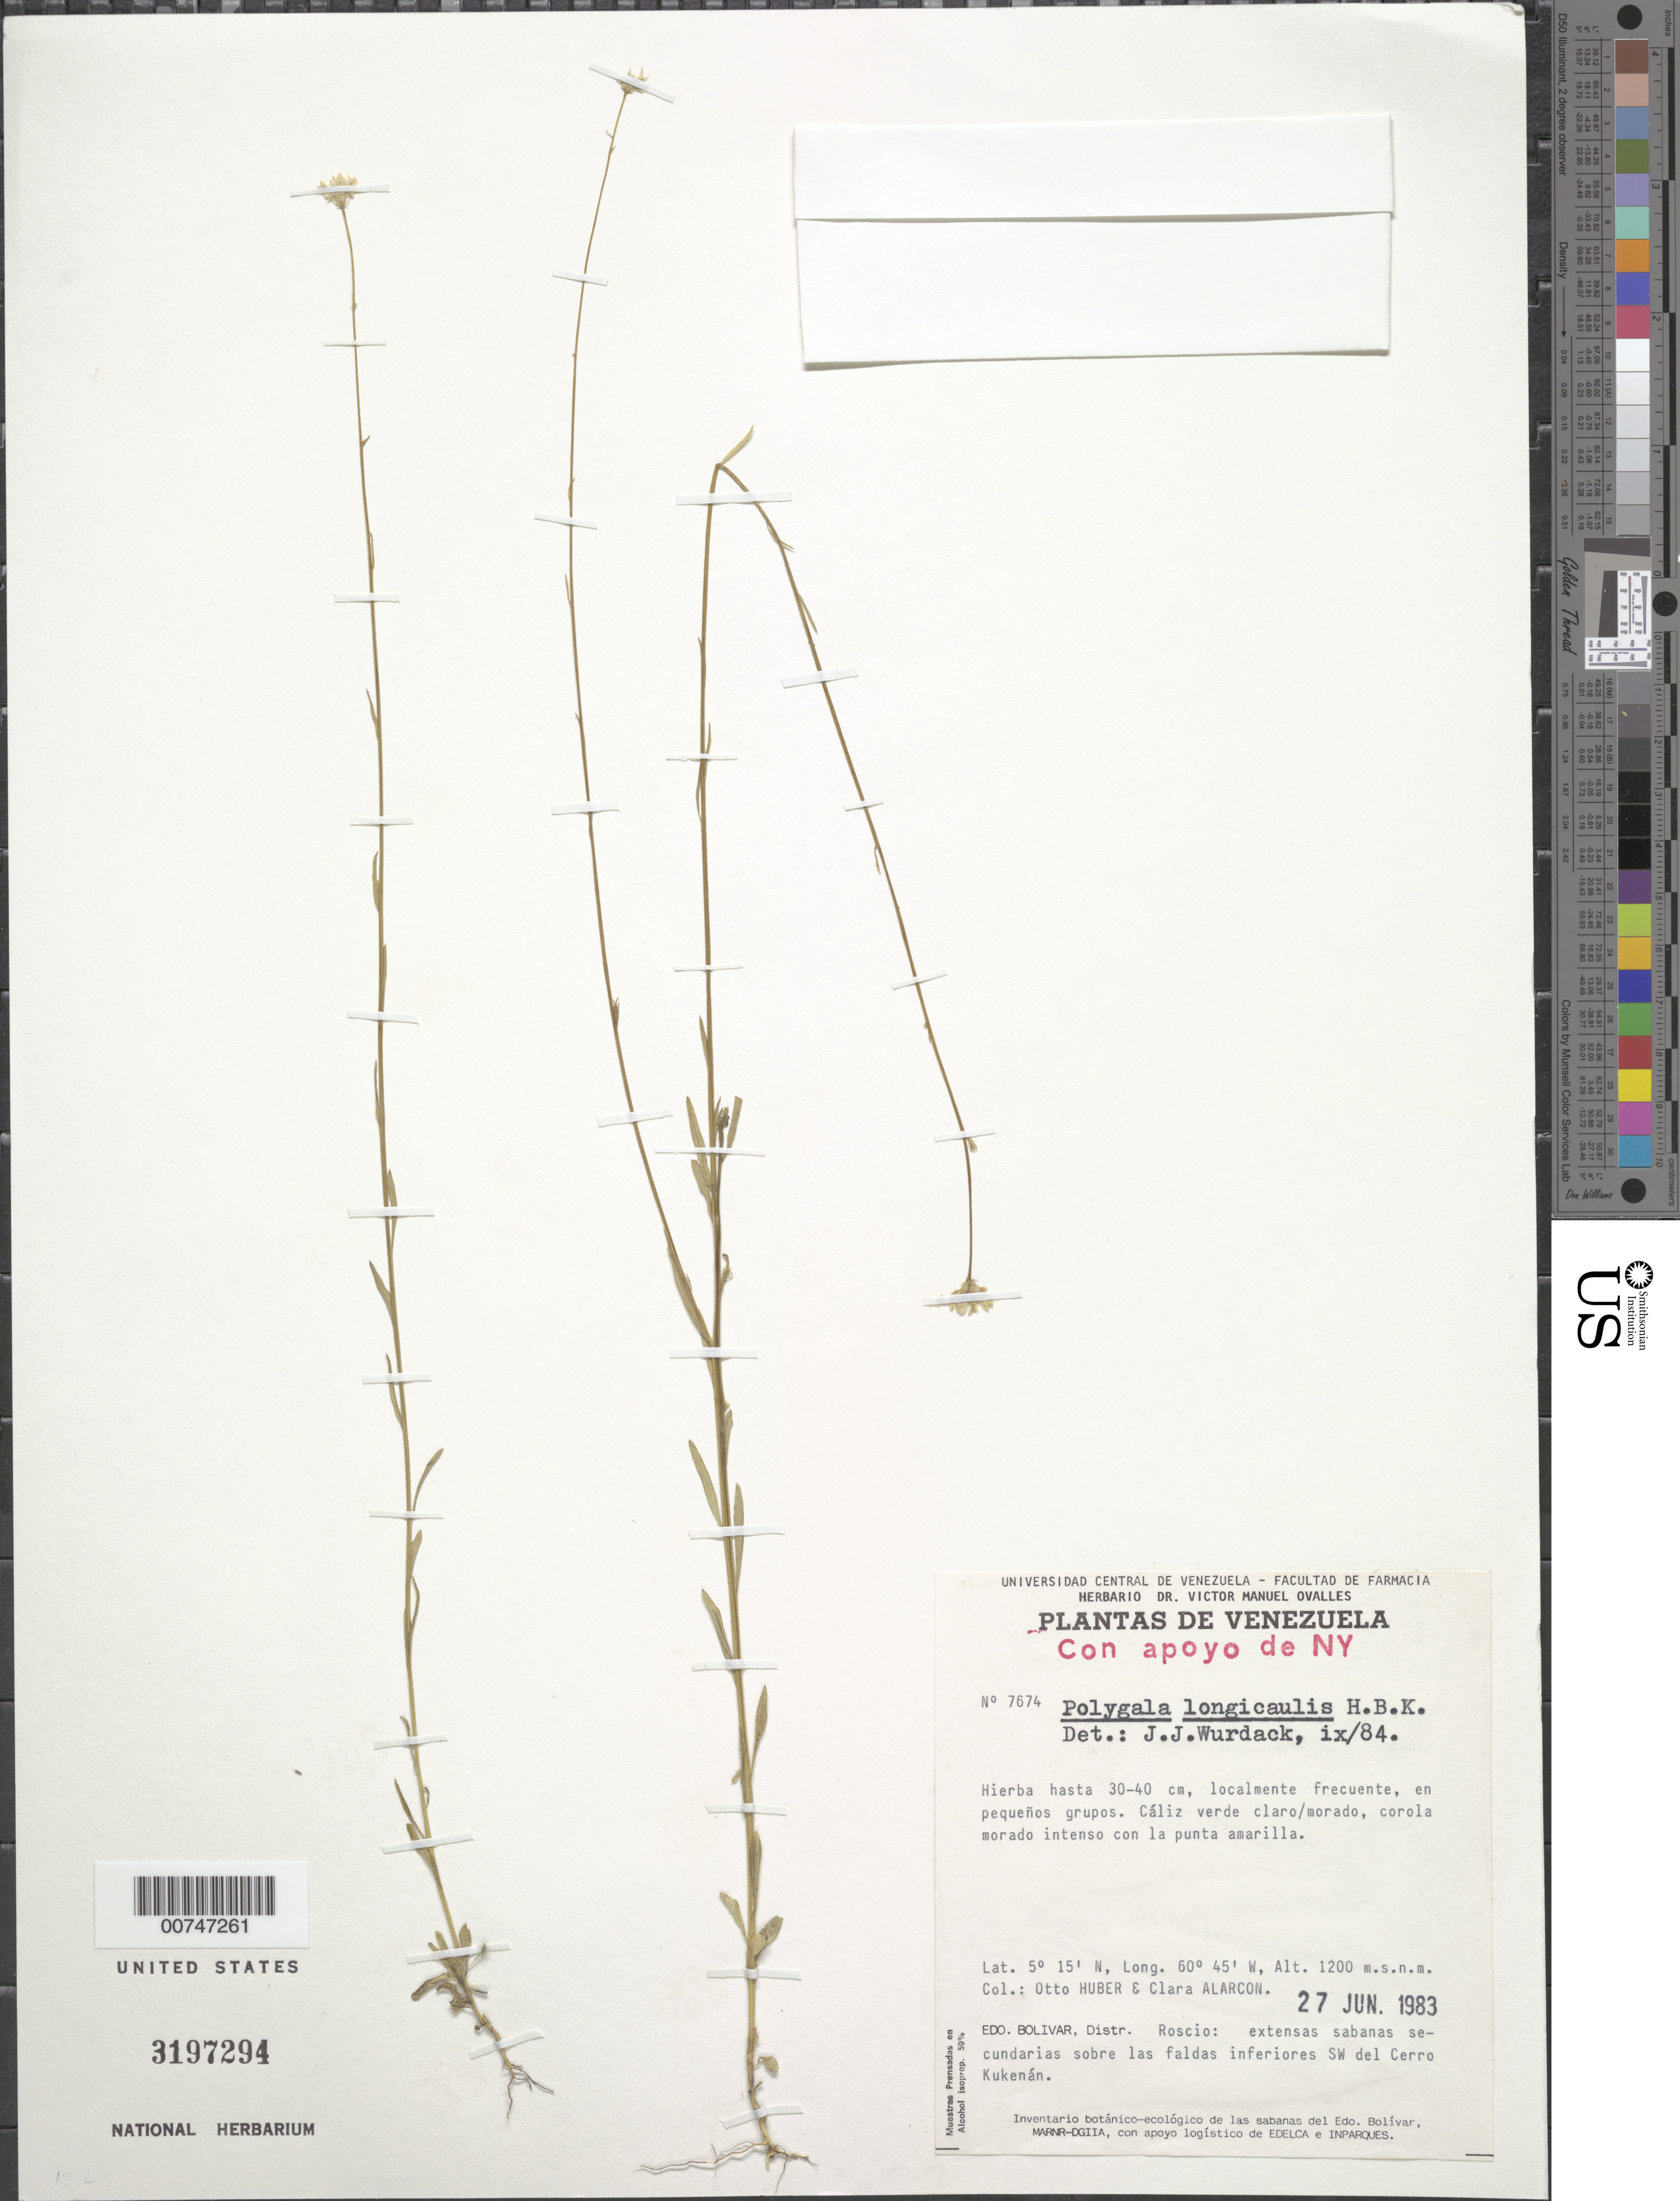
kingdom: Plantae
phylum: Tracheophyta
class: Magnoliopsida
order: Fabales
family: Polygalaceae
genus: Polygala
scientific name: Polygala longicaulis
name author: Kunth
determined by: Wurdack, John J., (US), US (UNITED STATES)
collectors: O. Huber & C. Alarcon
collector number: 7674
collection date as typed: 27-Jun-83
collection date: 1983-06-27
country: Venezuela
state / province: Bolívar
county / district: Roscio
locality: Cerro Kukenan, SW del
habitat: Extensas sabanas secundarias sobre las faldas inferiores SW del cerro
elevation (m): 1200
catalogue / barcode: US 3197294